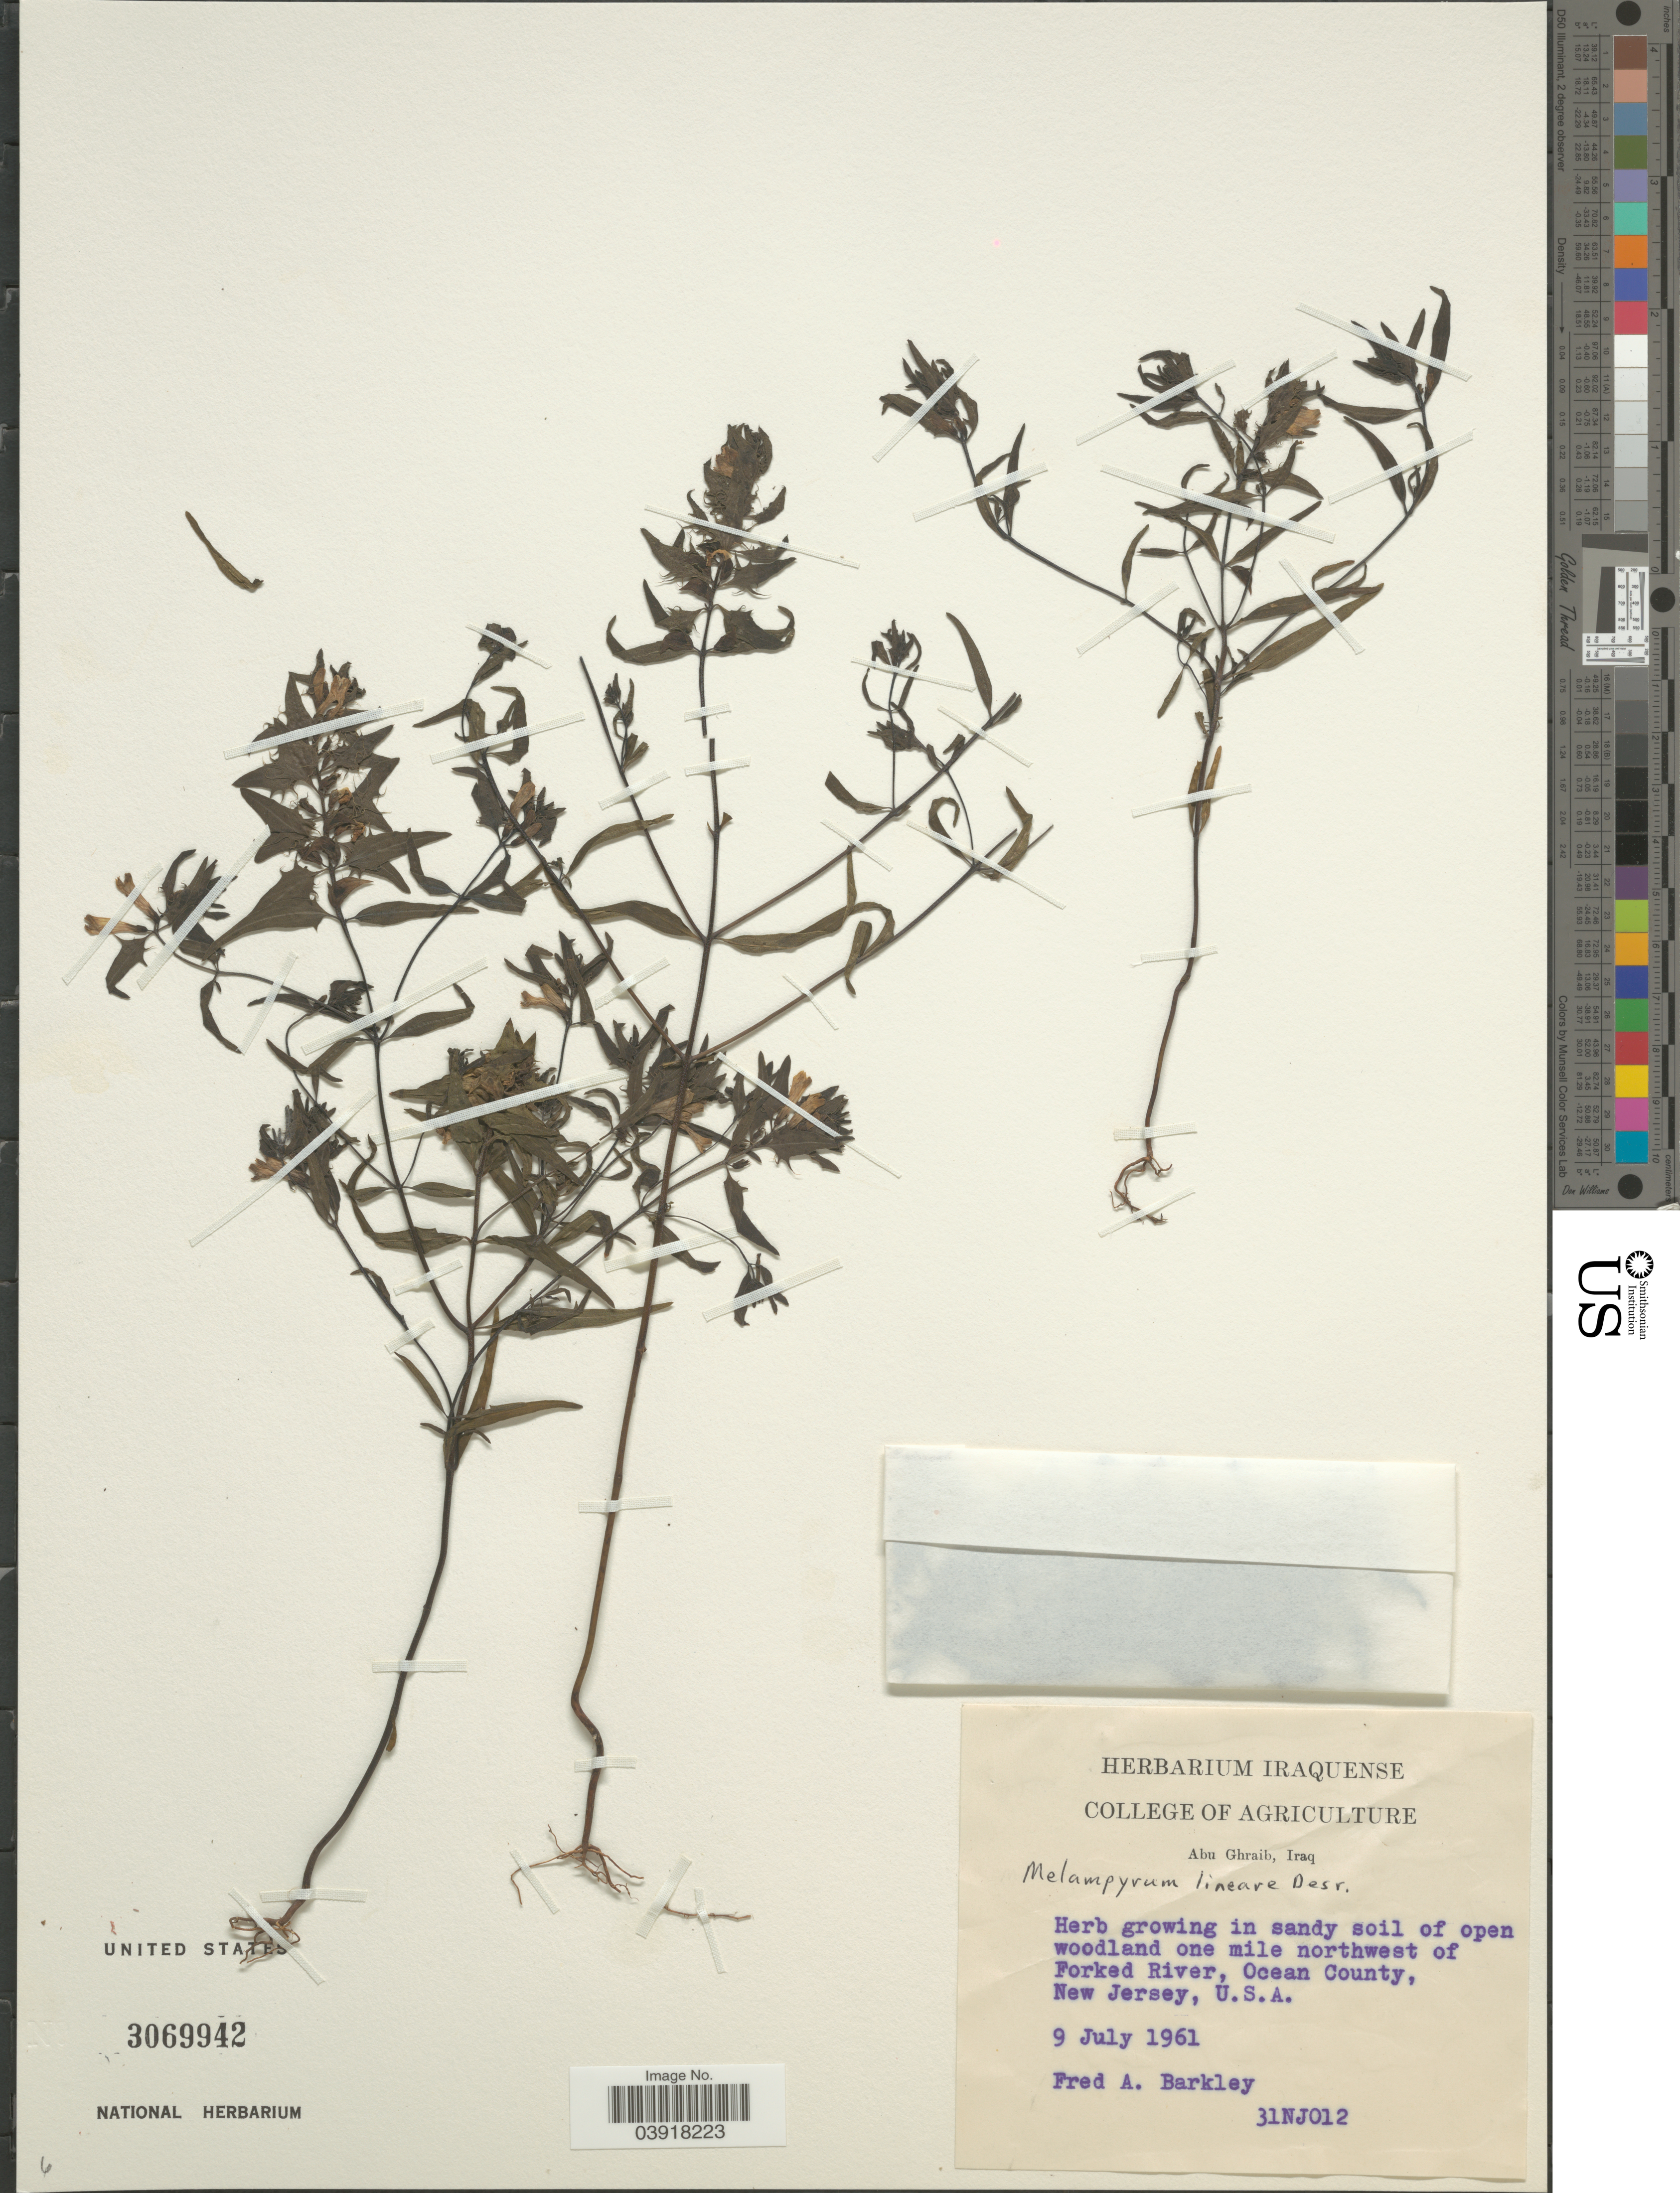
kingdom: Plantae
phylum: Tracheophyta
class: Magnoliopsida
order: Lamiales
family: Orobanchaceae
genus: Melampyrum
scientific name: Melampyrum lineare var. pectinatum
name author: (Pennell) Fernald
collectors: F. A. Barkley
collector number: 31NJ012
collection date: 1961-07-09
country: United States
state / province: New Jersey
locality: One mile northwest of Forked River, Ocean County.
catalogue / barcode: US 3069942